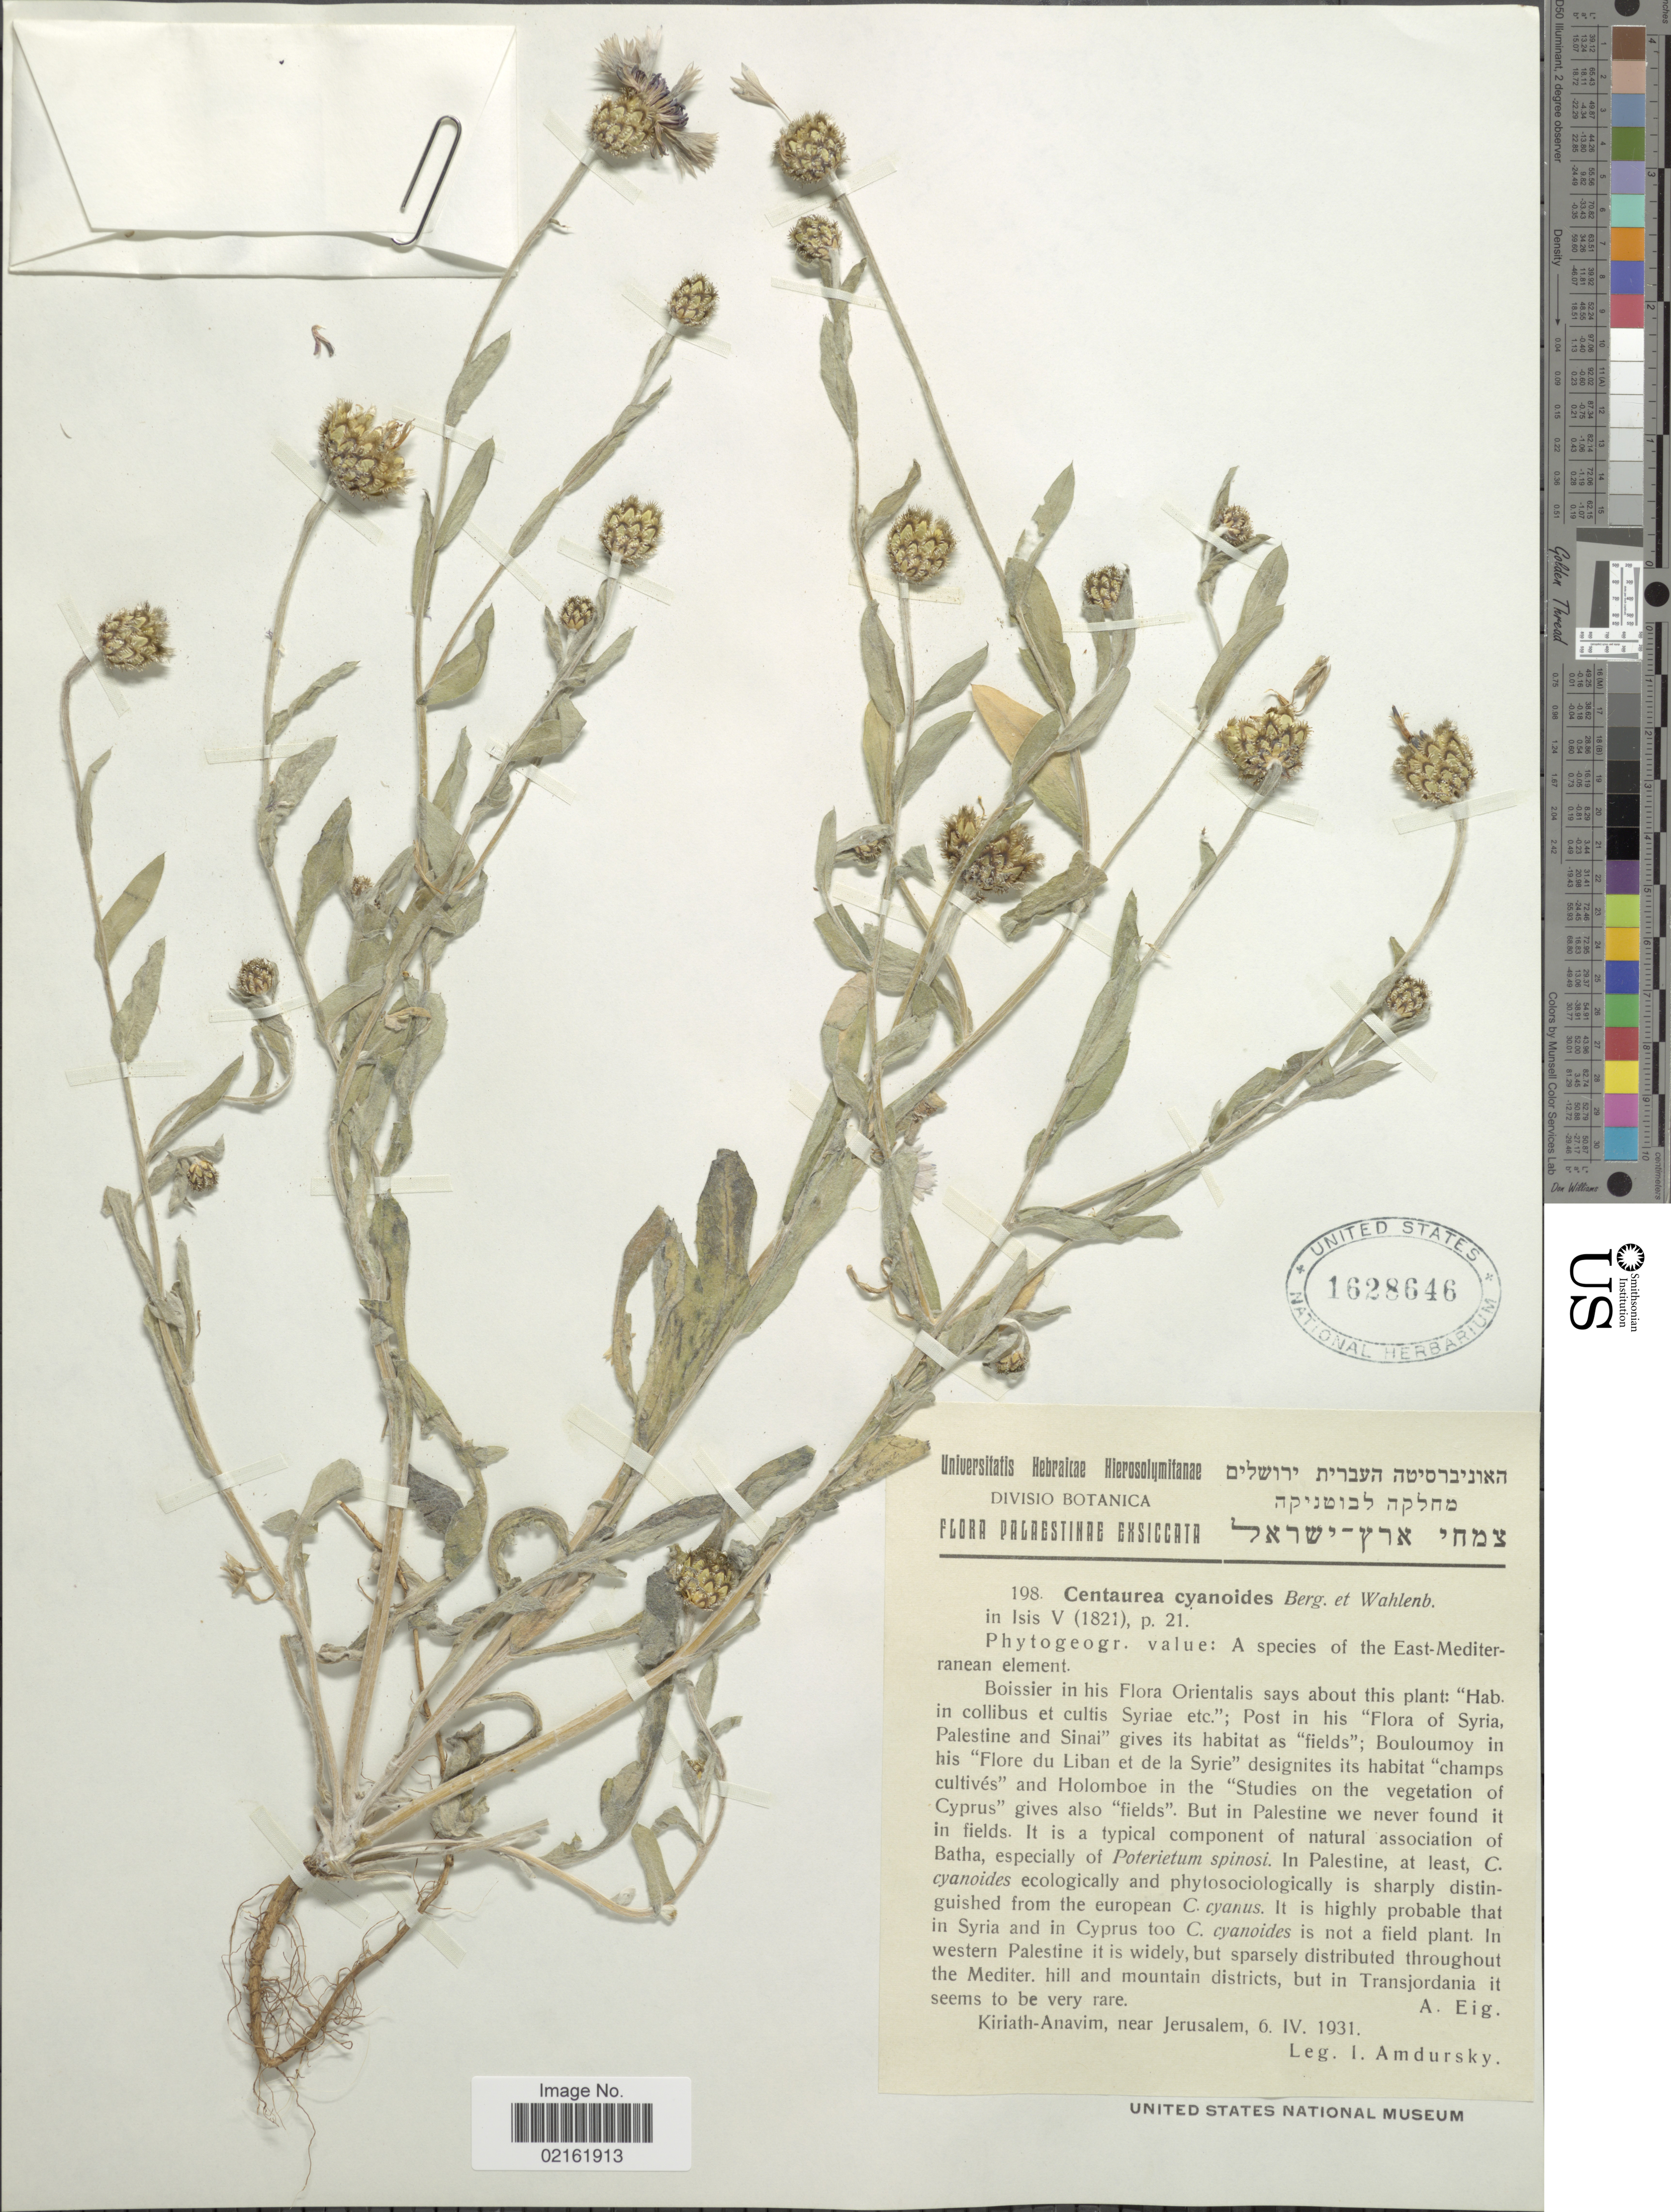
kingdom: Plantae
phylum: Tracheophyta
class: Magnoliopsida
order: Asterales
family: Asteraceae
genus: Centaurea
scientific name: Centaurea triumfetti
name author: All.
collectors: I. Amdursky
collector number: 198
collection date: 1931-04-06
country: Israel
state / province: Jerusalem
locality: East Mediterranean, In western Palestine it is widely, but sparsely distributed throughout the Mediter, hill and mountain districts, but in Transjordania,, Kiriath-Anavim, near Jerusalem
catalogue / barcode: US 1628646